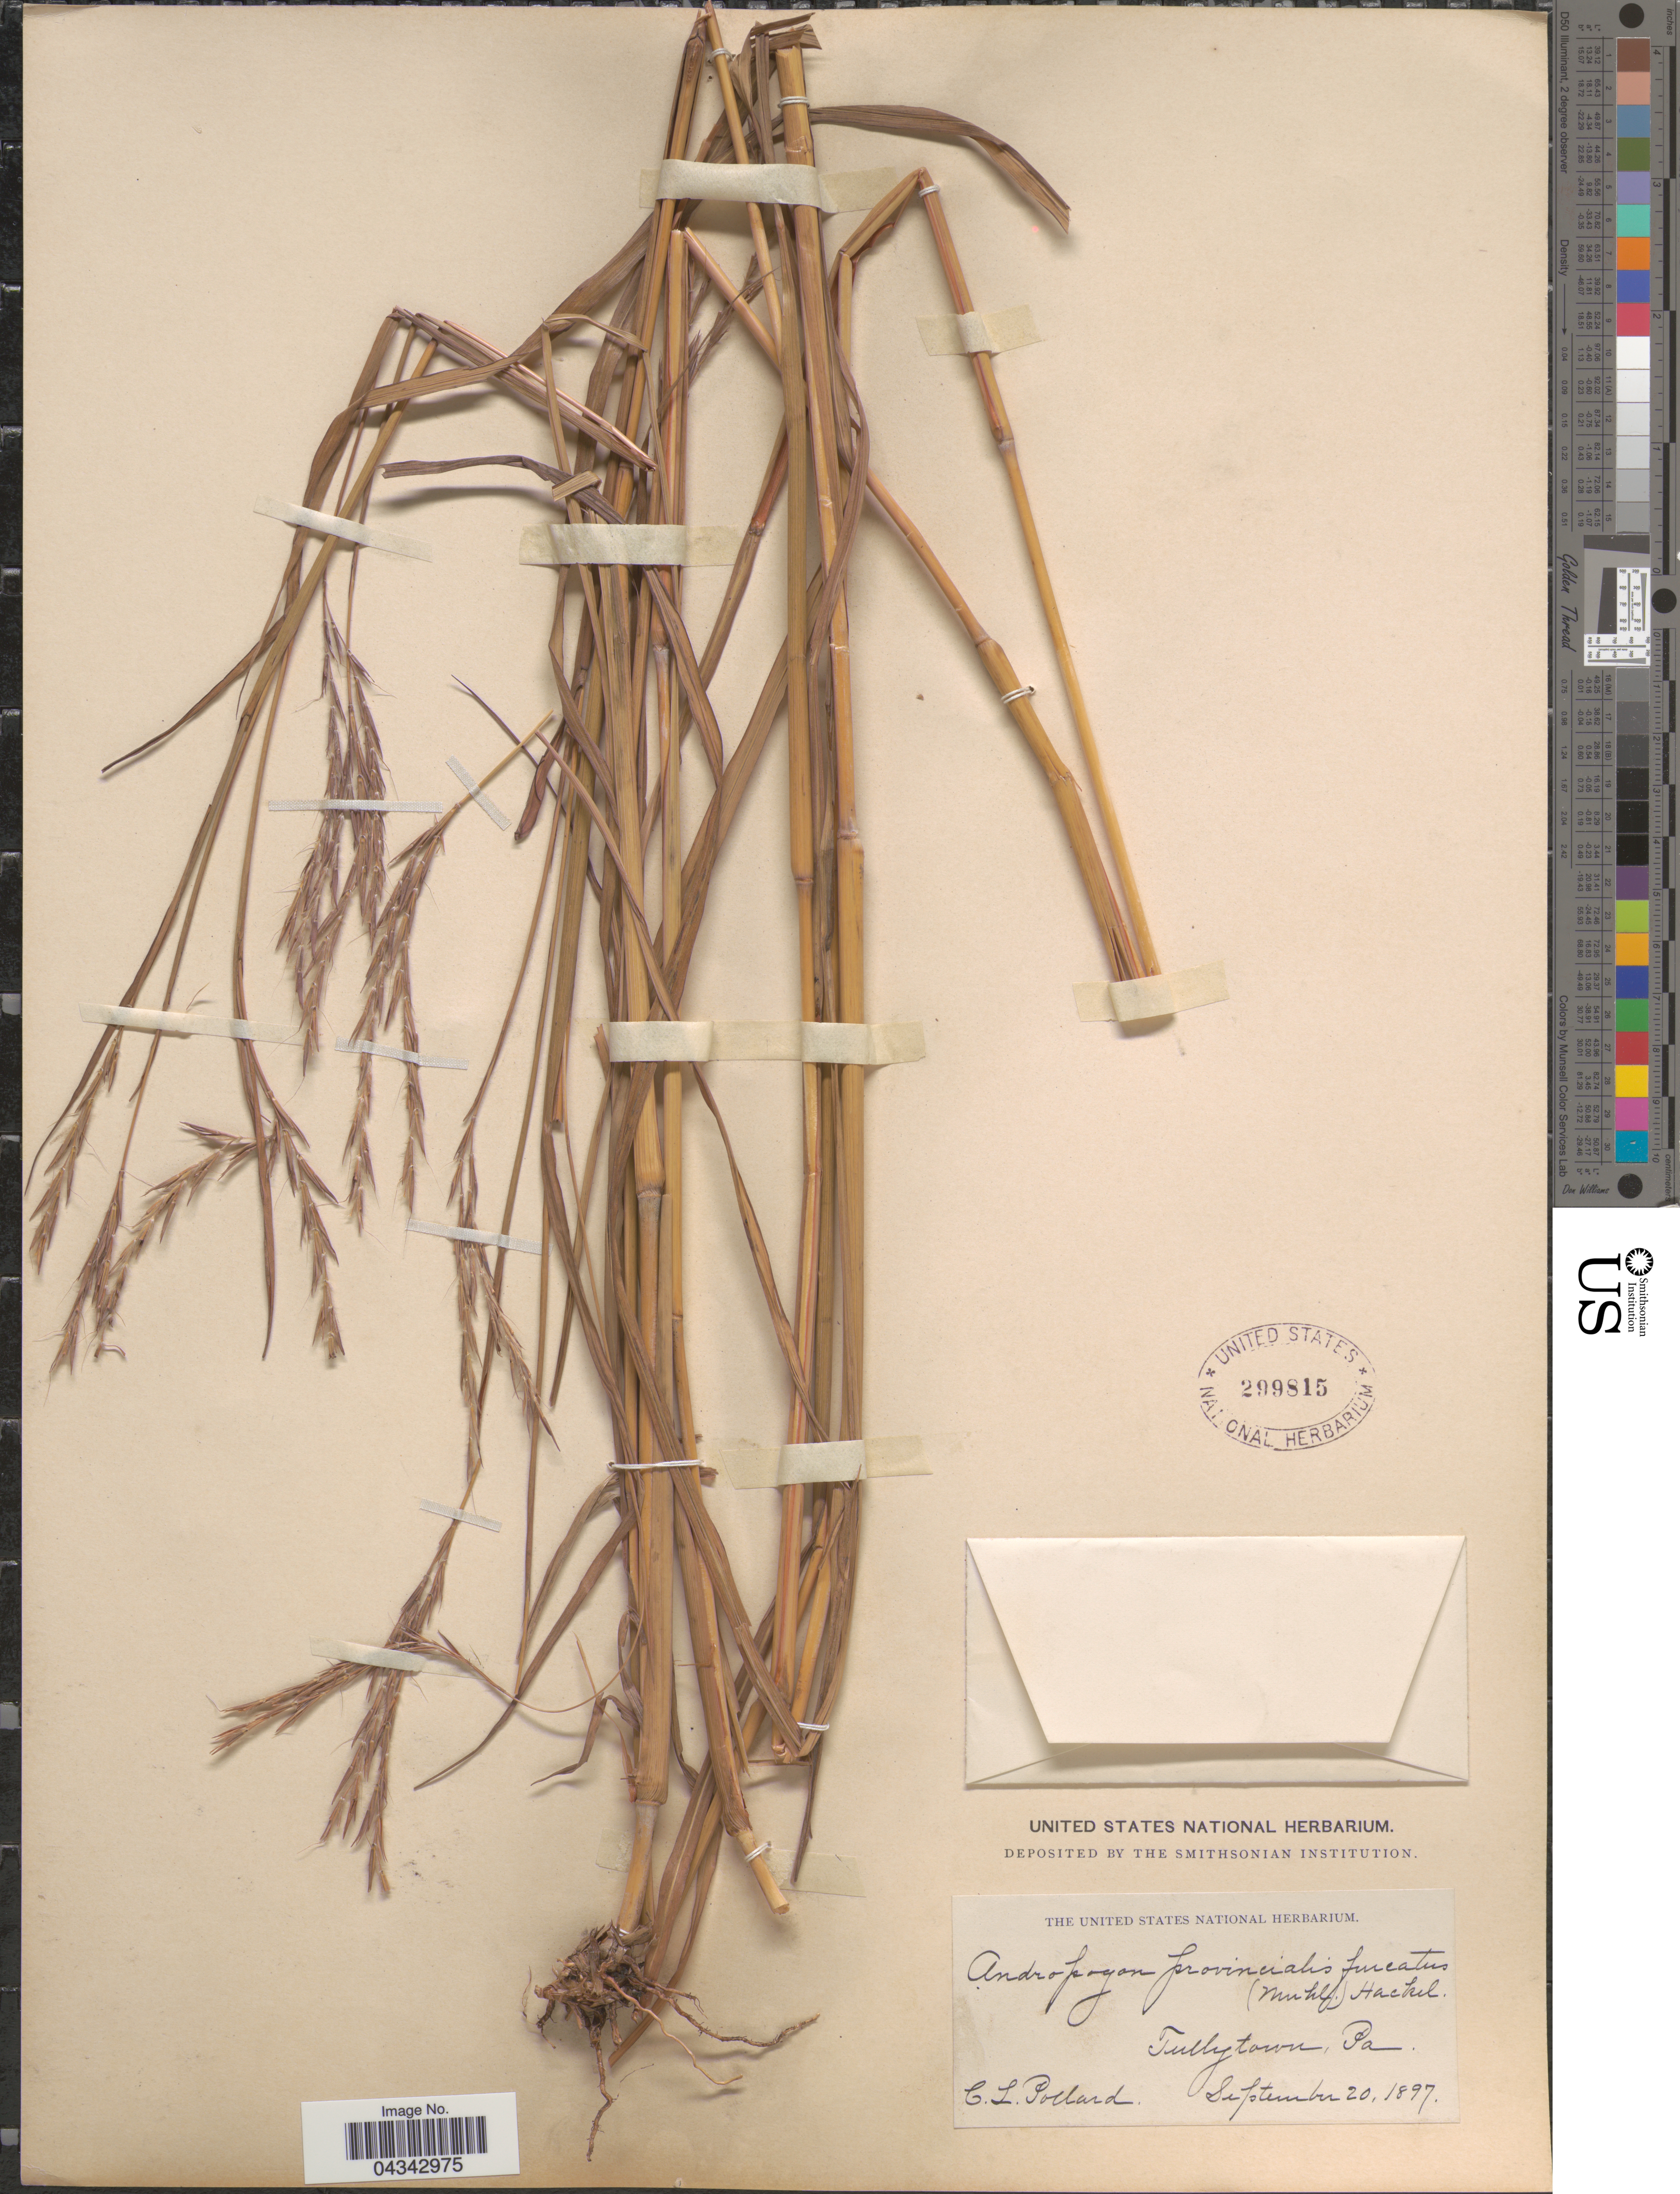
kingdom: Plantae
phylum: Tracheophyta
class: Liliopsida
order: Poales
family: Poaceae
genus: Andropogon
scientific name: Andropogon gerardii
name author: Vitman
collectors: C. L. Pollard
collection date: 1897-09-20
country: United States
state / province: Pennsylvania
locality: Tullytown.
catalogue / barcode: US 299815